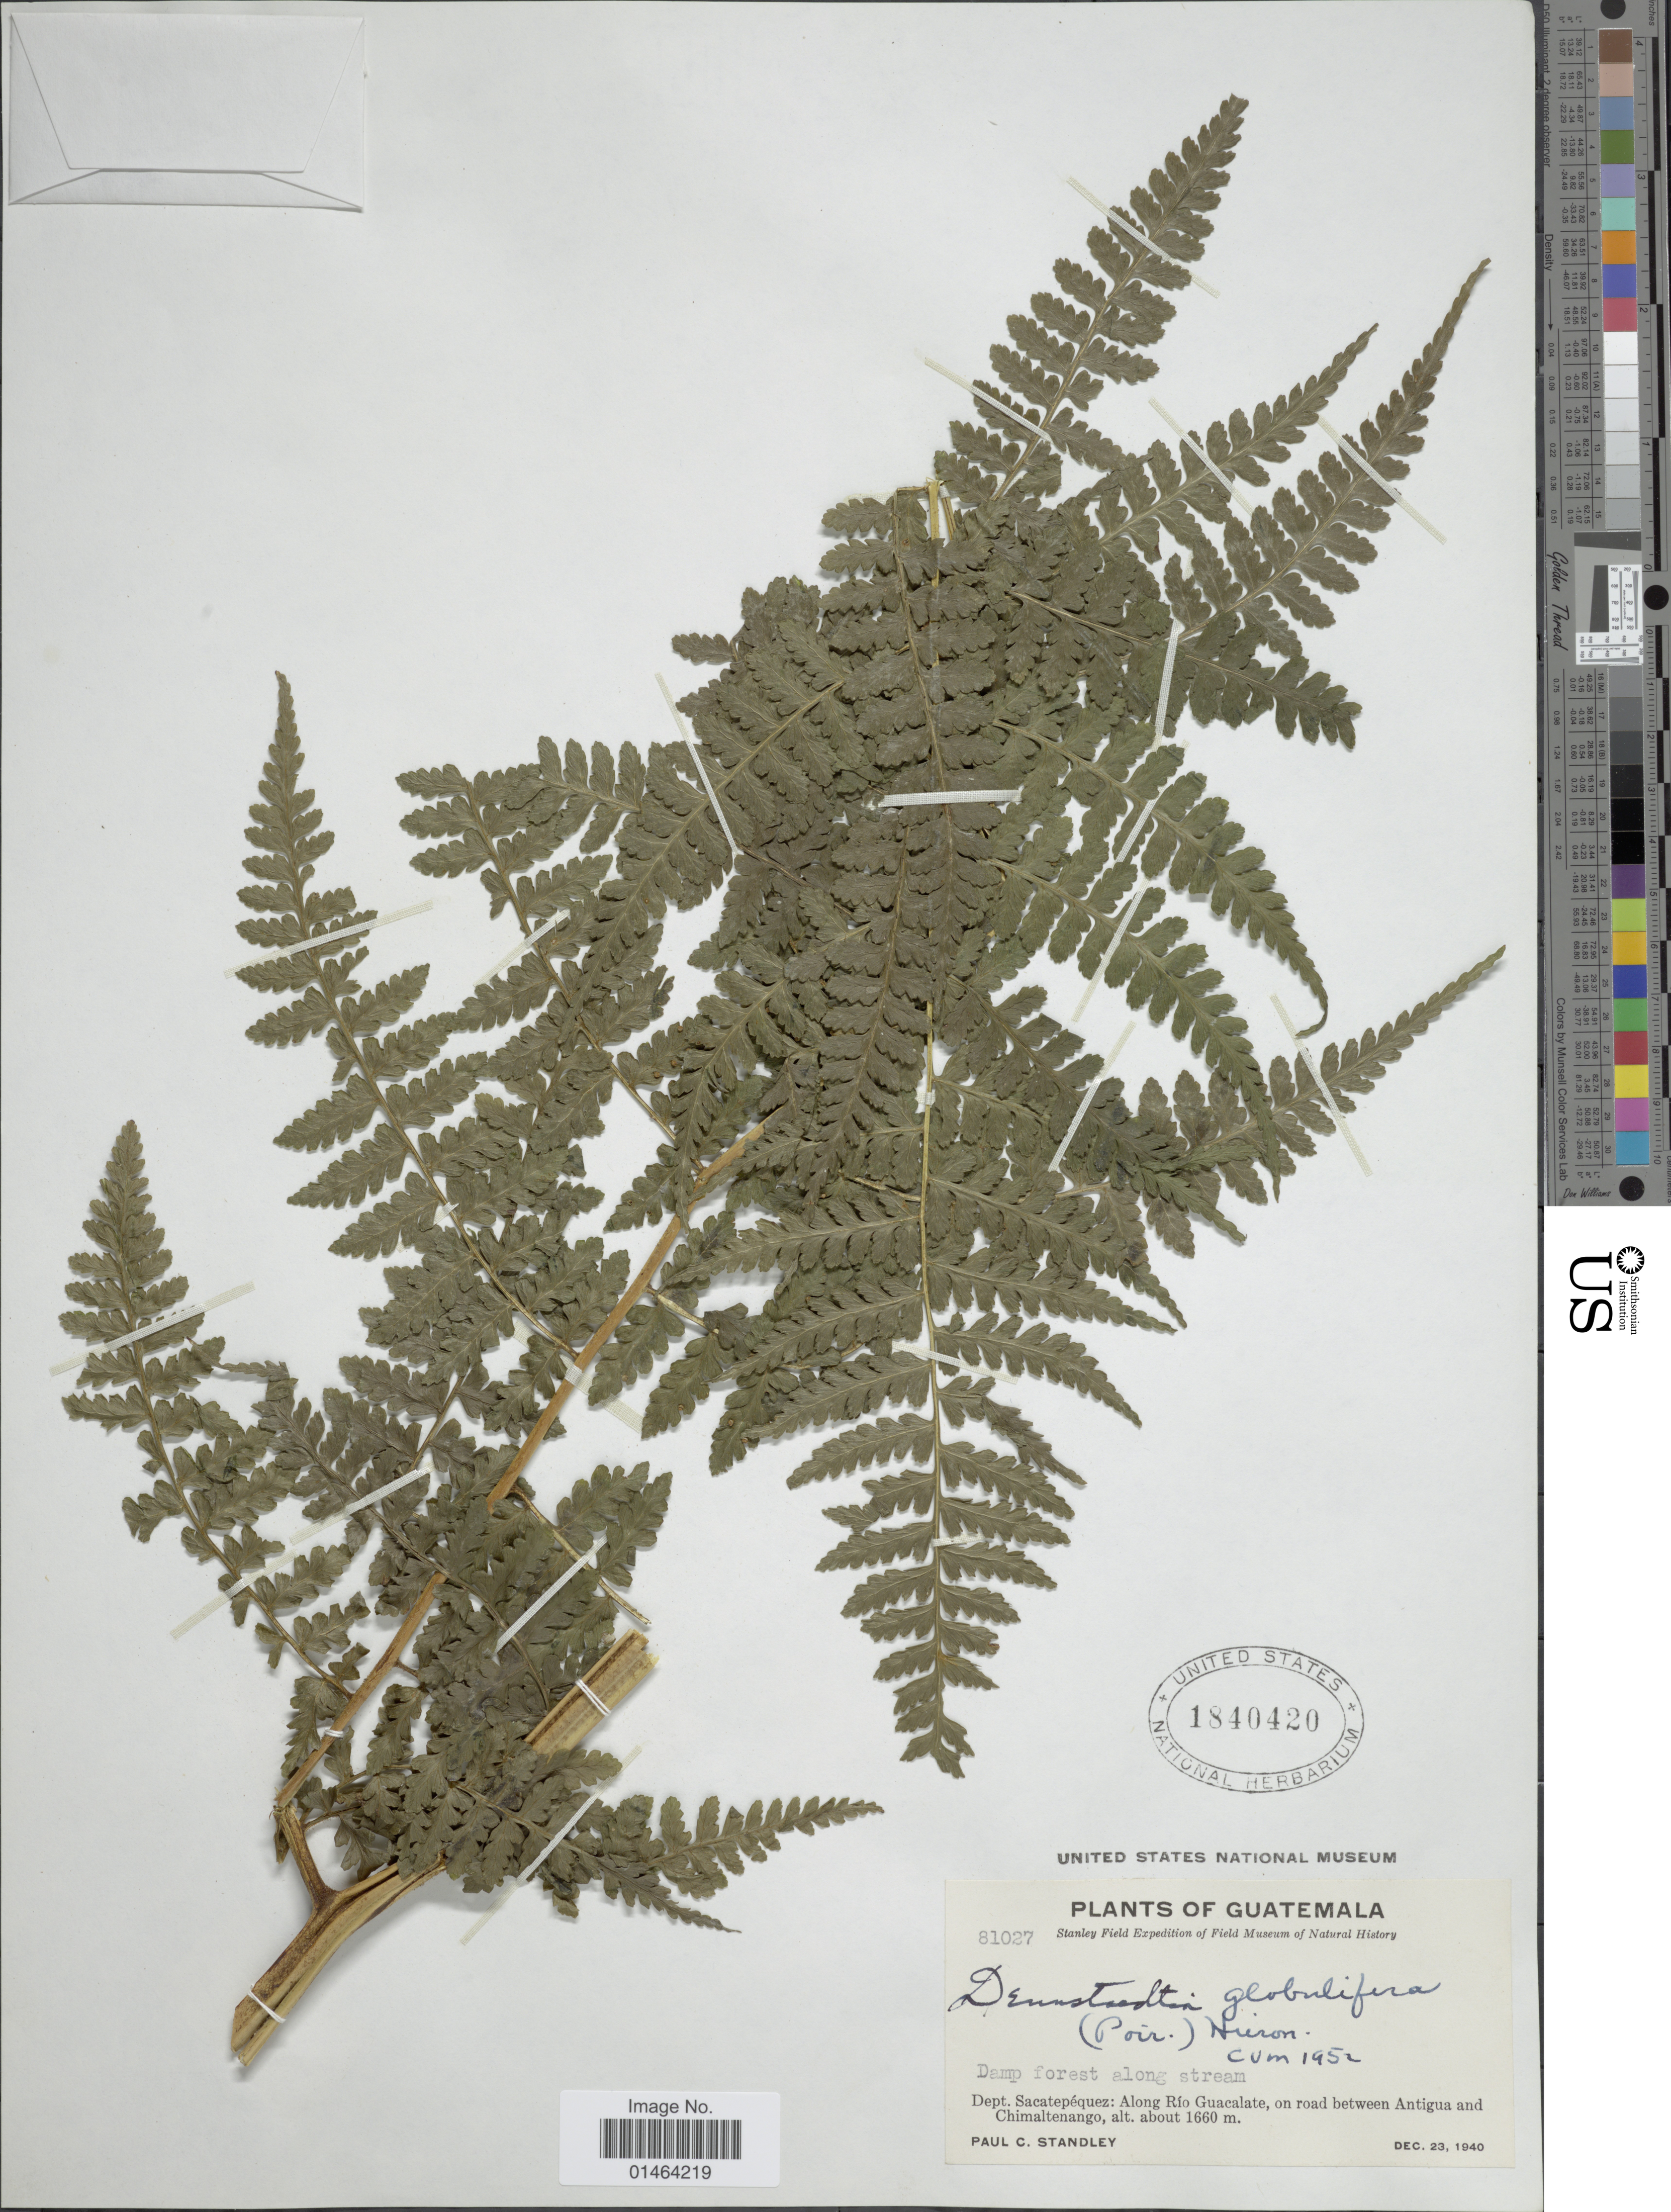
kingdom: Plantae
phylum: Tracheophyta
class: Polypodiopsida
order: Polypodiales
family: Dennstaedtiaceae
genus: Dennstaedtia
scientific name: Dennstaedtia globulifera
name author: (Poir.) Hieron.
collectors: P. C. Standley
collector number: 81027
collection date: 1940-12-23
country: Guatemala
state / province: Sacatepéquez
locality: Along Río Guacalate, on road between Antigua and Chimaltenango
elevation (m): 1660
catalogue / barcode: US 1840420